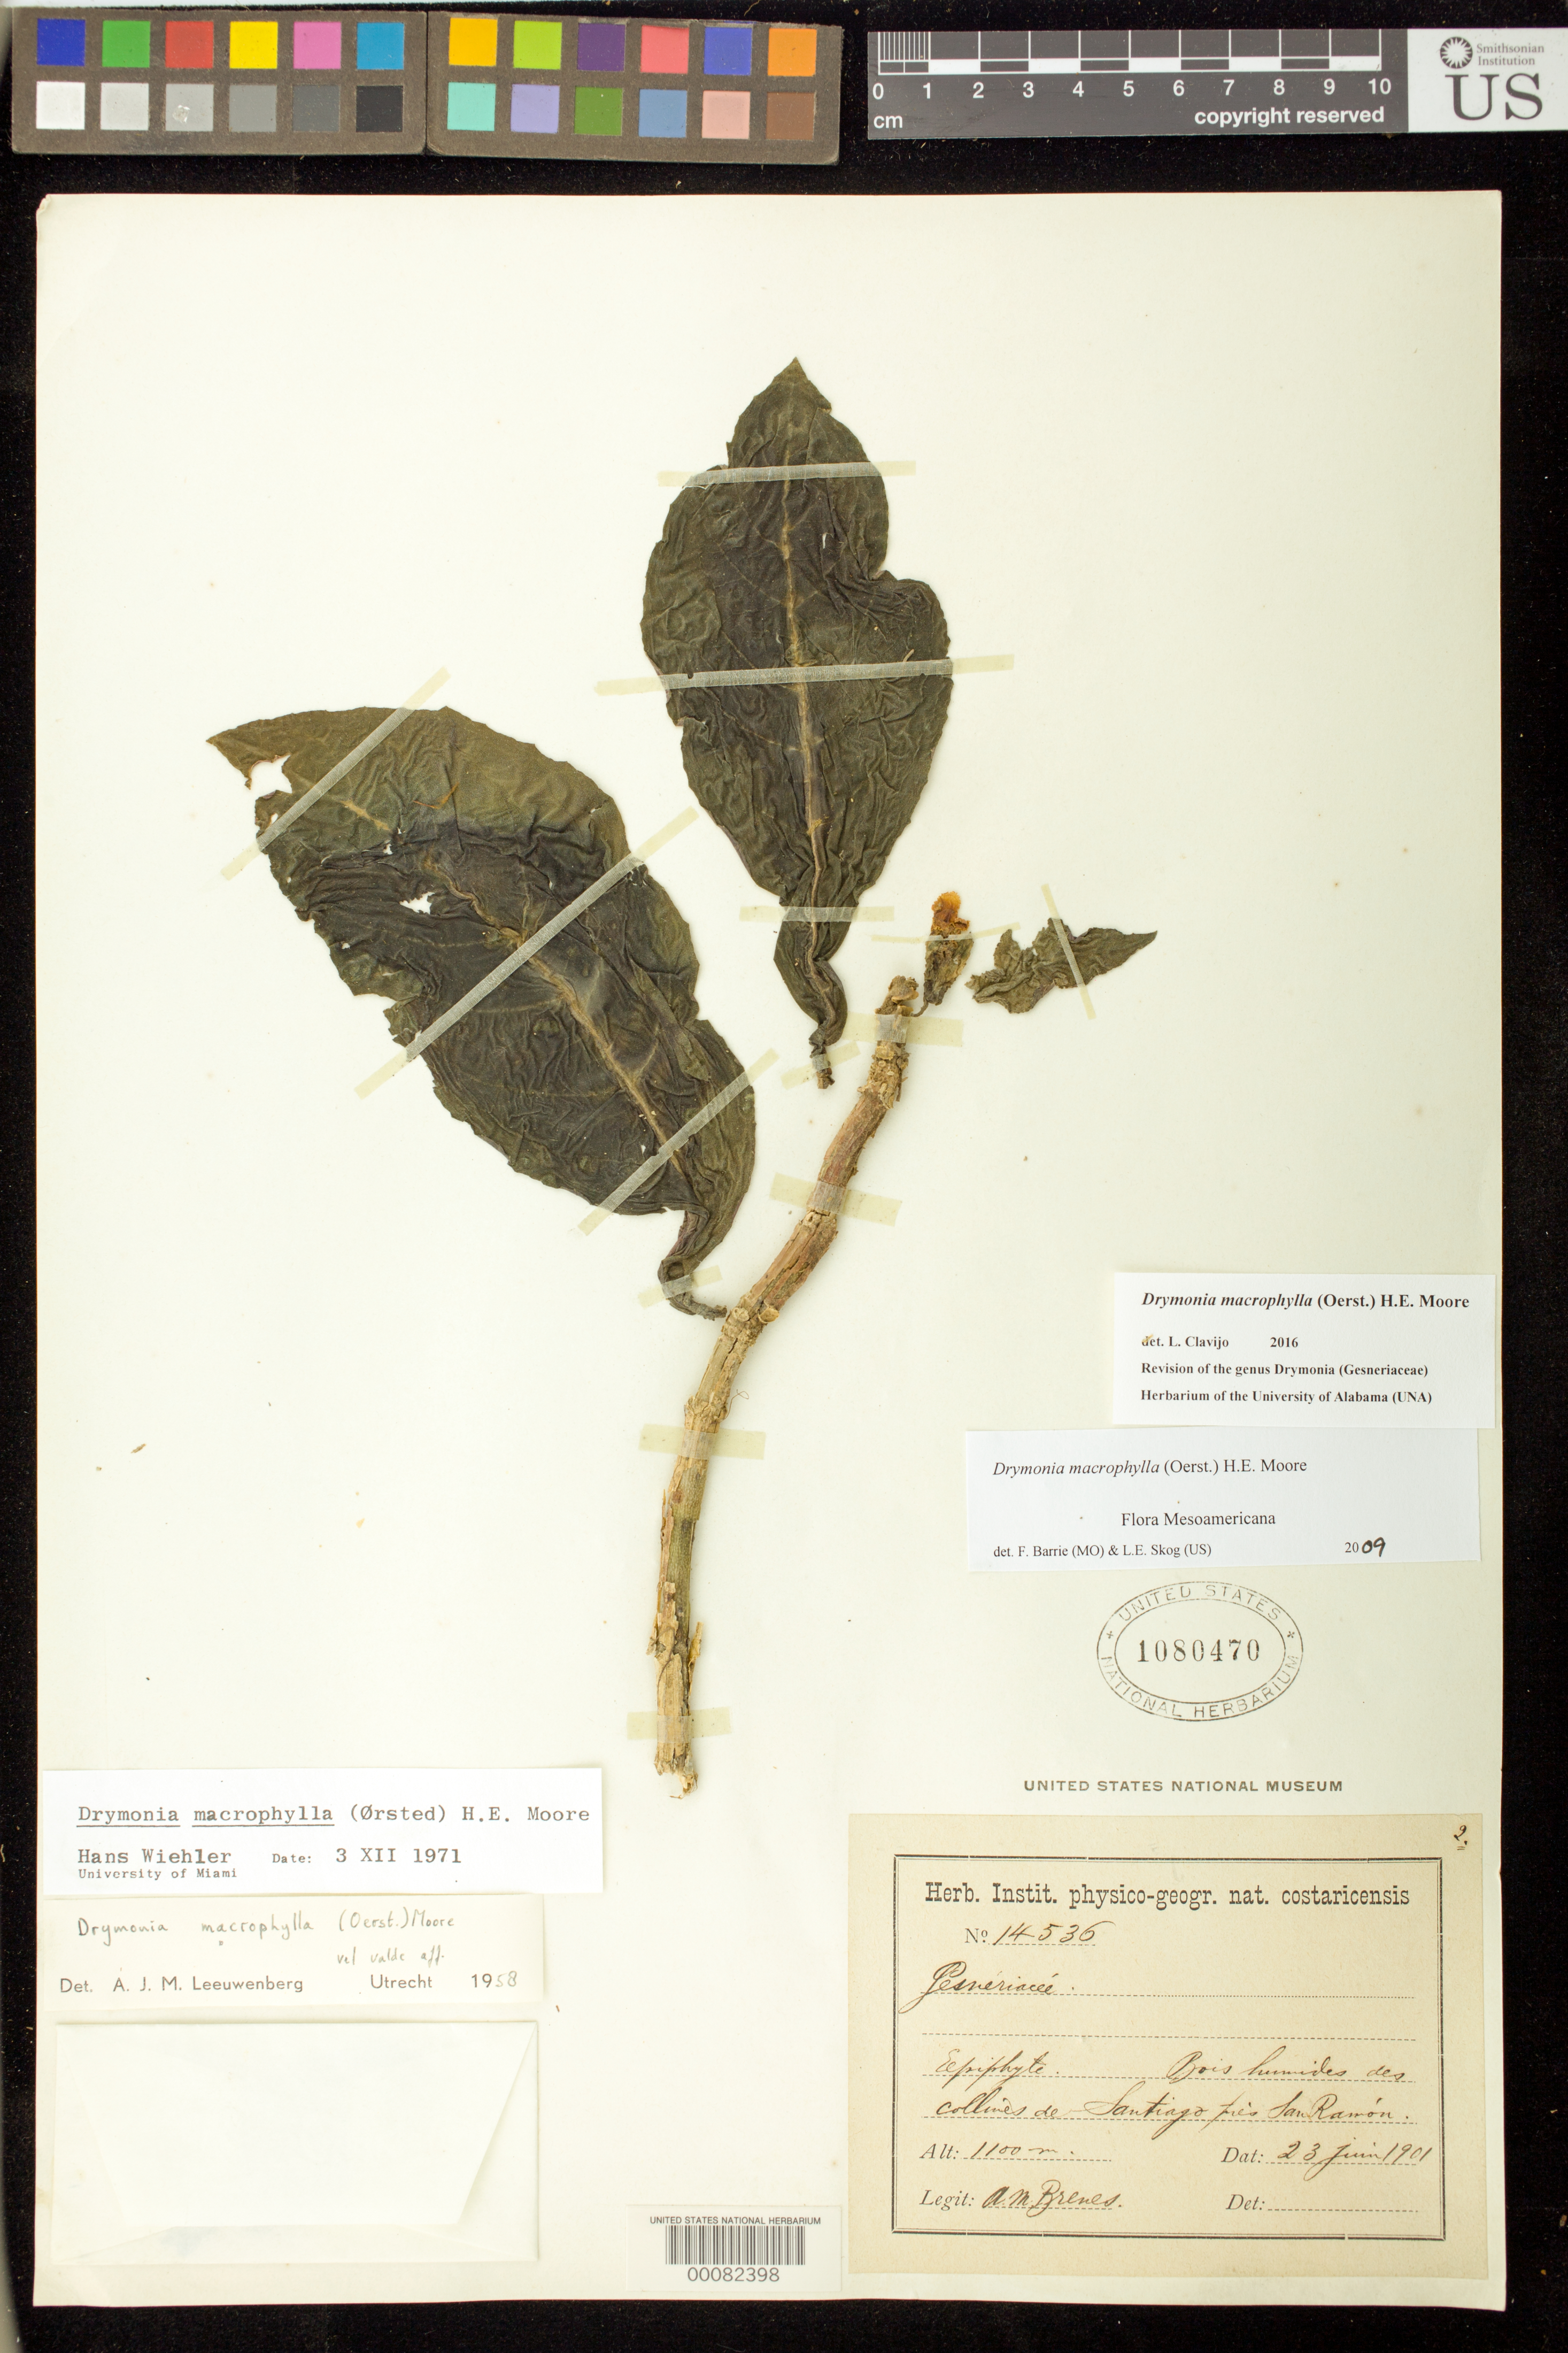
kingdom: Plantae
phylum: Tracheophyta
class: Magnoliopsida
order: Lamiales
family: Gesneriaceae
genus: Drymonia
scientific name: Drymonia macrophylla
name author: (Oerst.) H.E. Moore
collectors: A. Brenes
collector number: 14536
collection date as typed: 23 Jun 1901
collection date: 1901-06-23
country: Costa Rica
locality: Santiago near San Ramon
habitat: Humid forests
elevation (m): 1100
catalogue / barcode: US 1080470